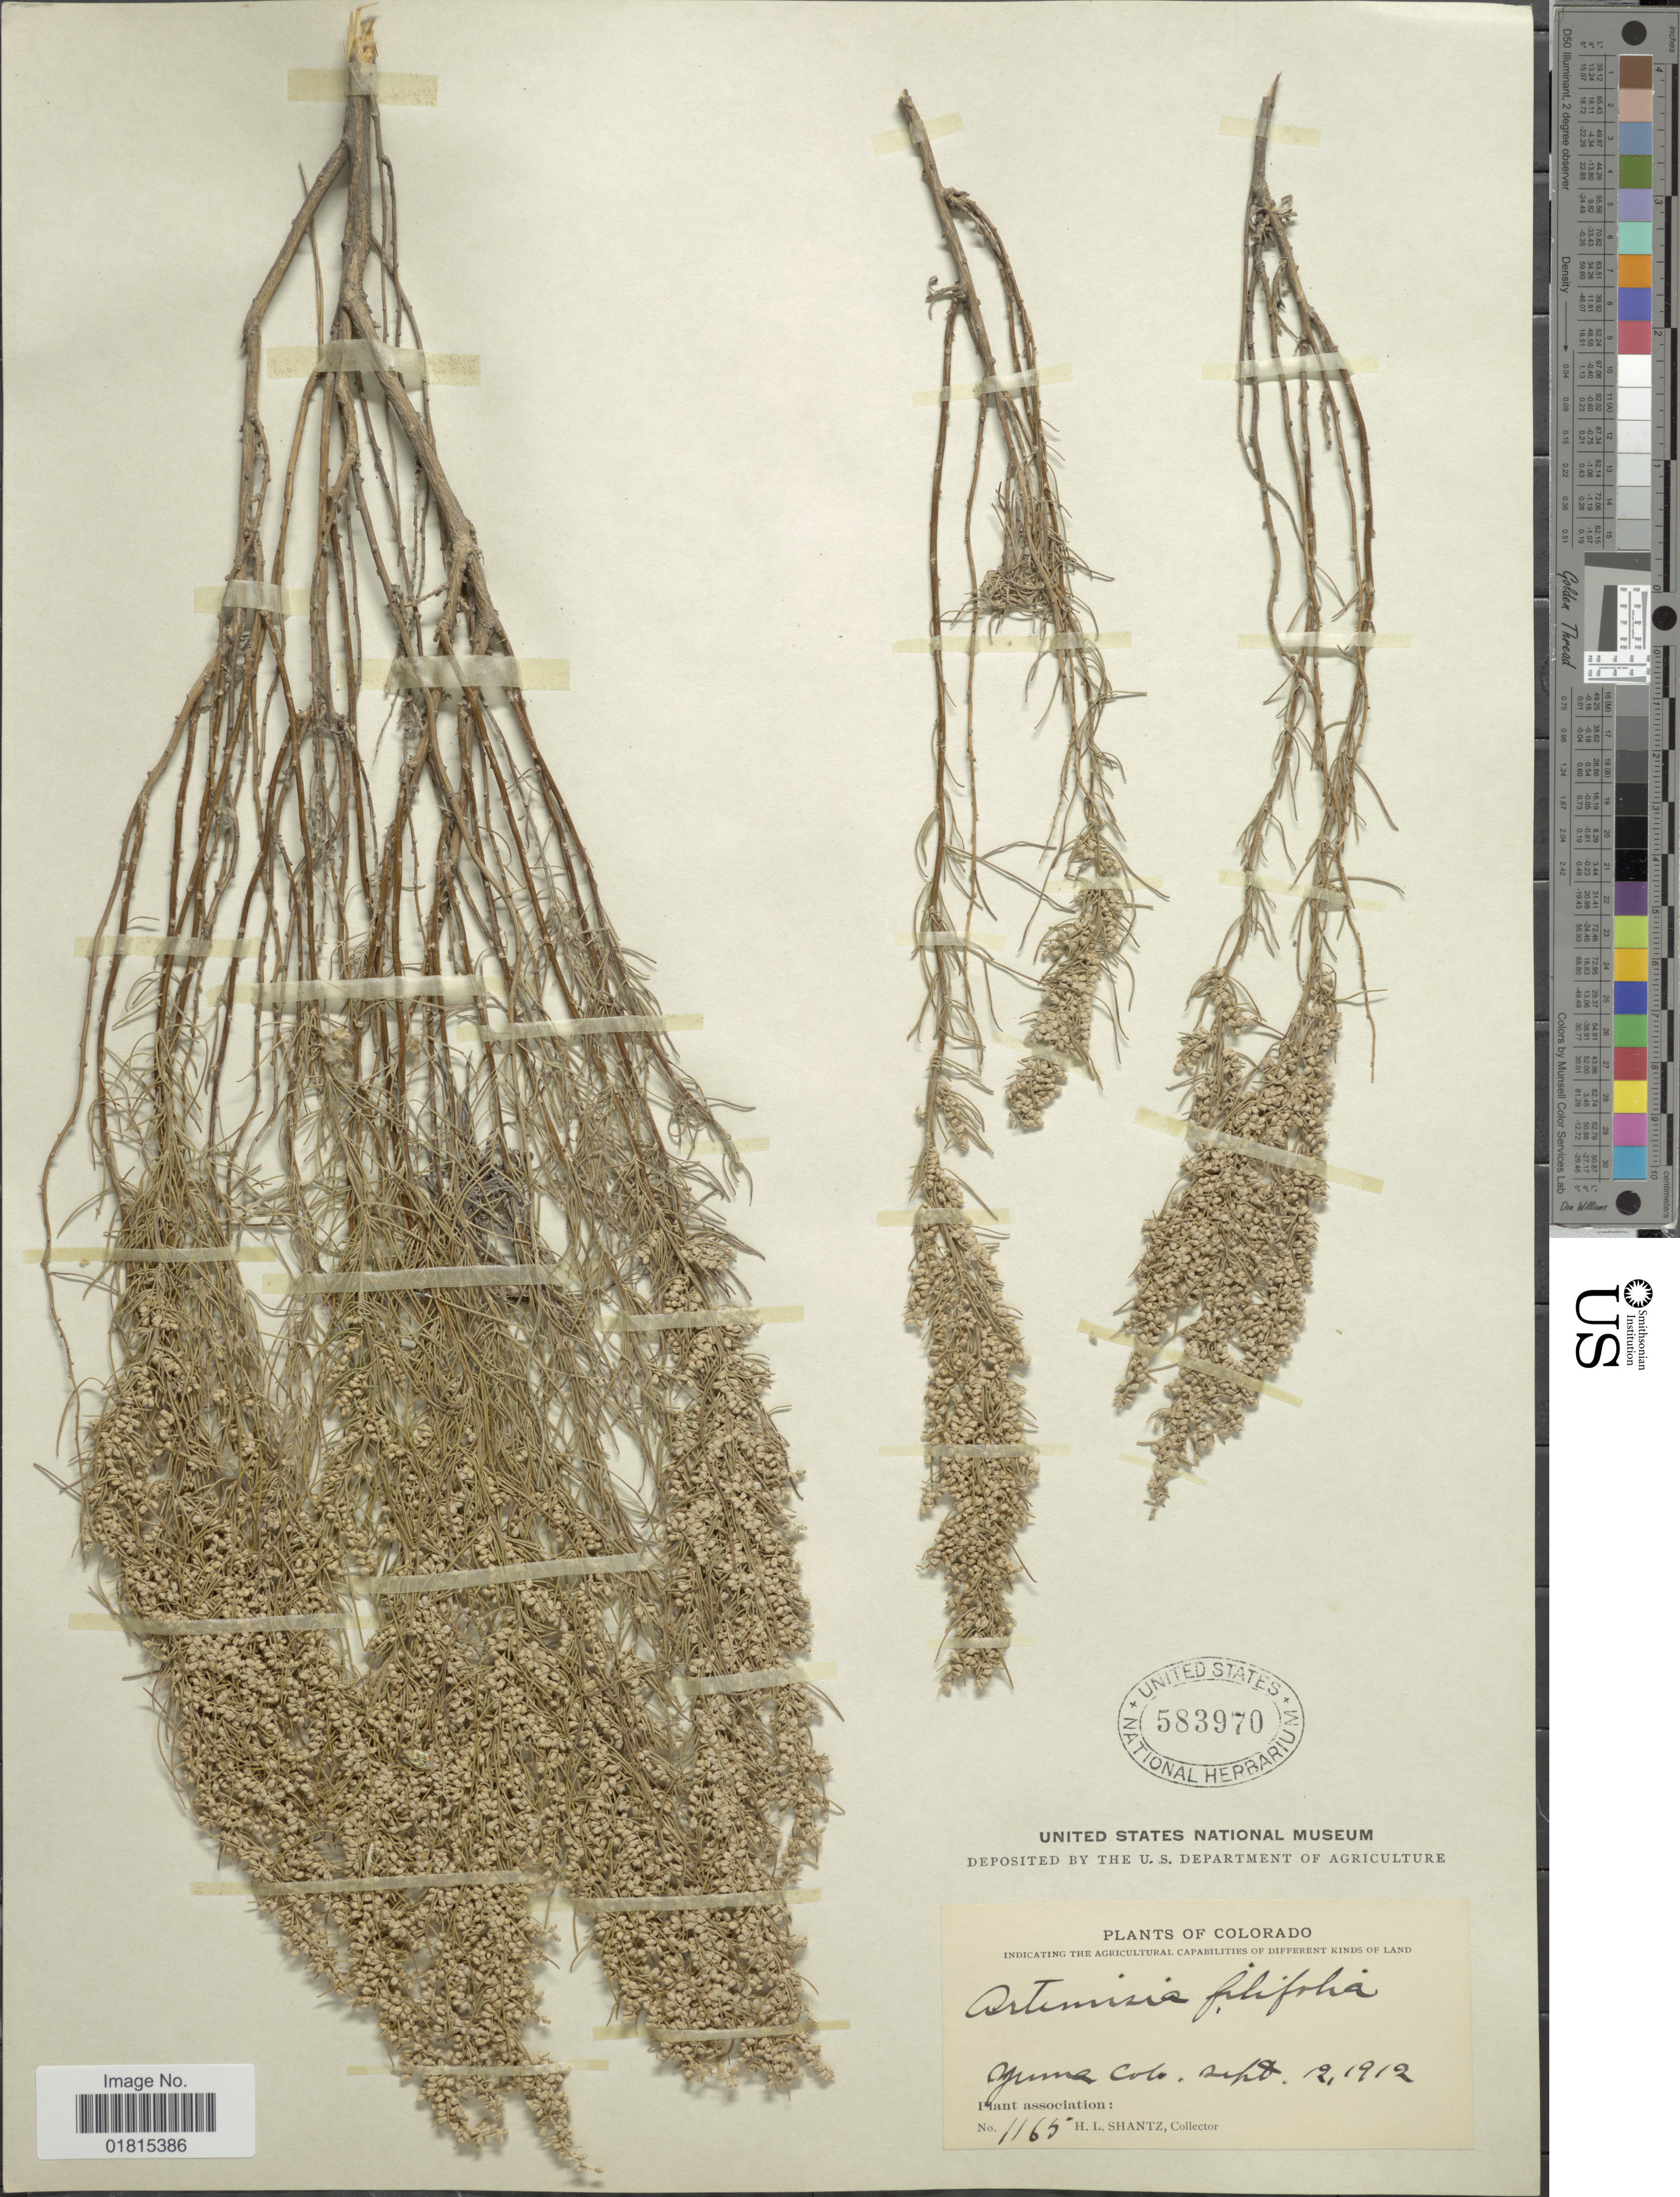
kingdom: Plantae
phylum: Tracheophyta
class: Magnoliopsida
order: Asterales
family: Asteraceae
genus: Artemisia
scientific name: Artemisia filifolia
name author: Torr.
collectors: H. Shantz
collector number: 1165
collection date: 1912-09-12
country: United States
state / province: Colorado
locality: Yuma Colo.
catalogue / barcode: US 583970